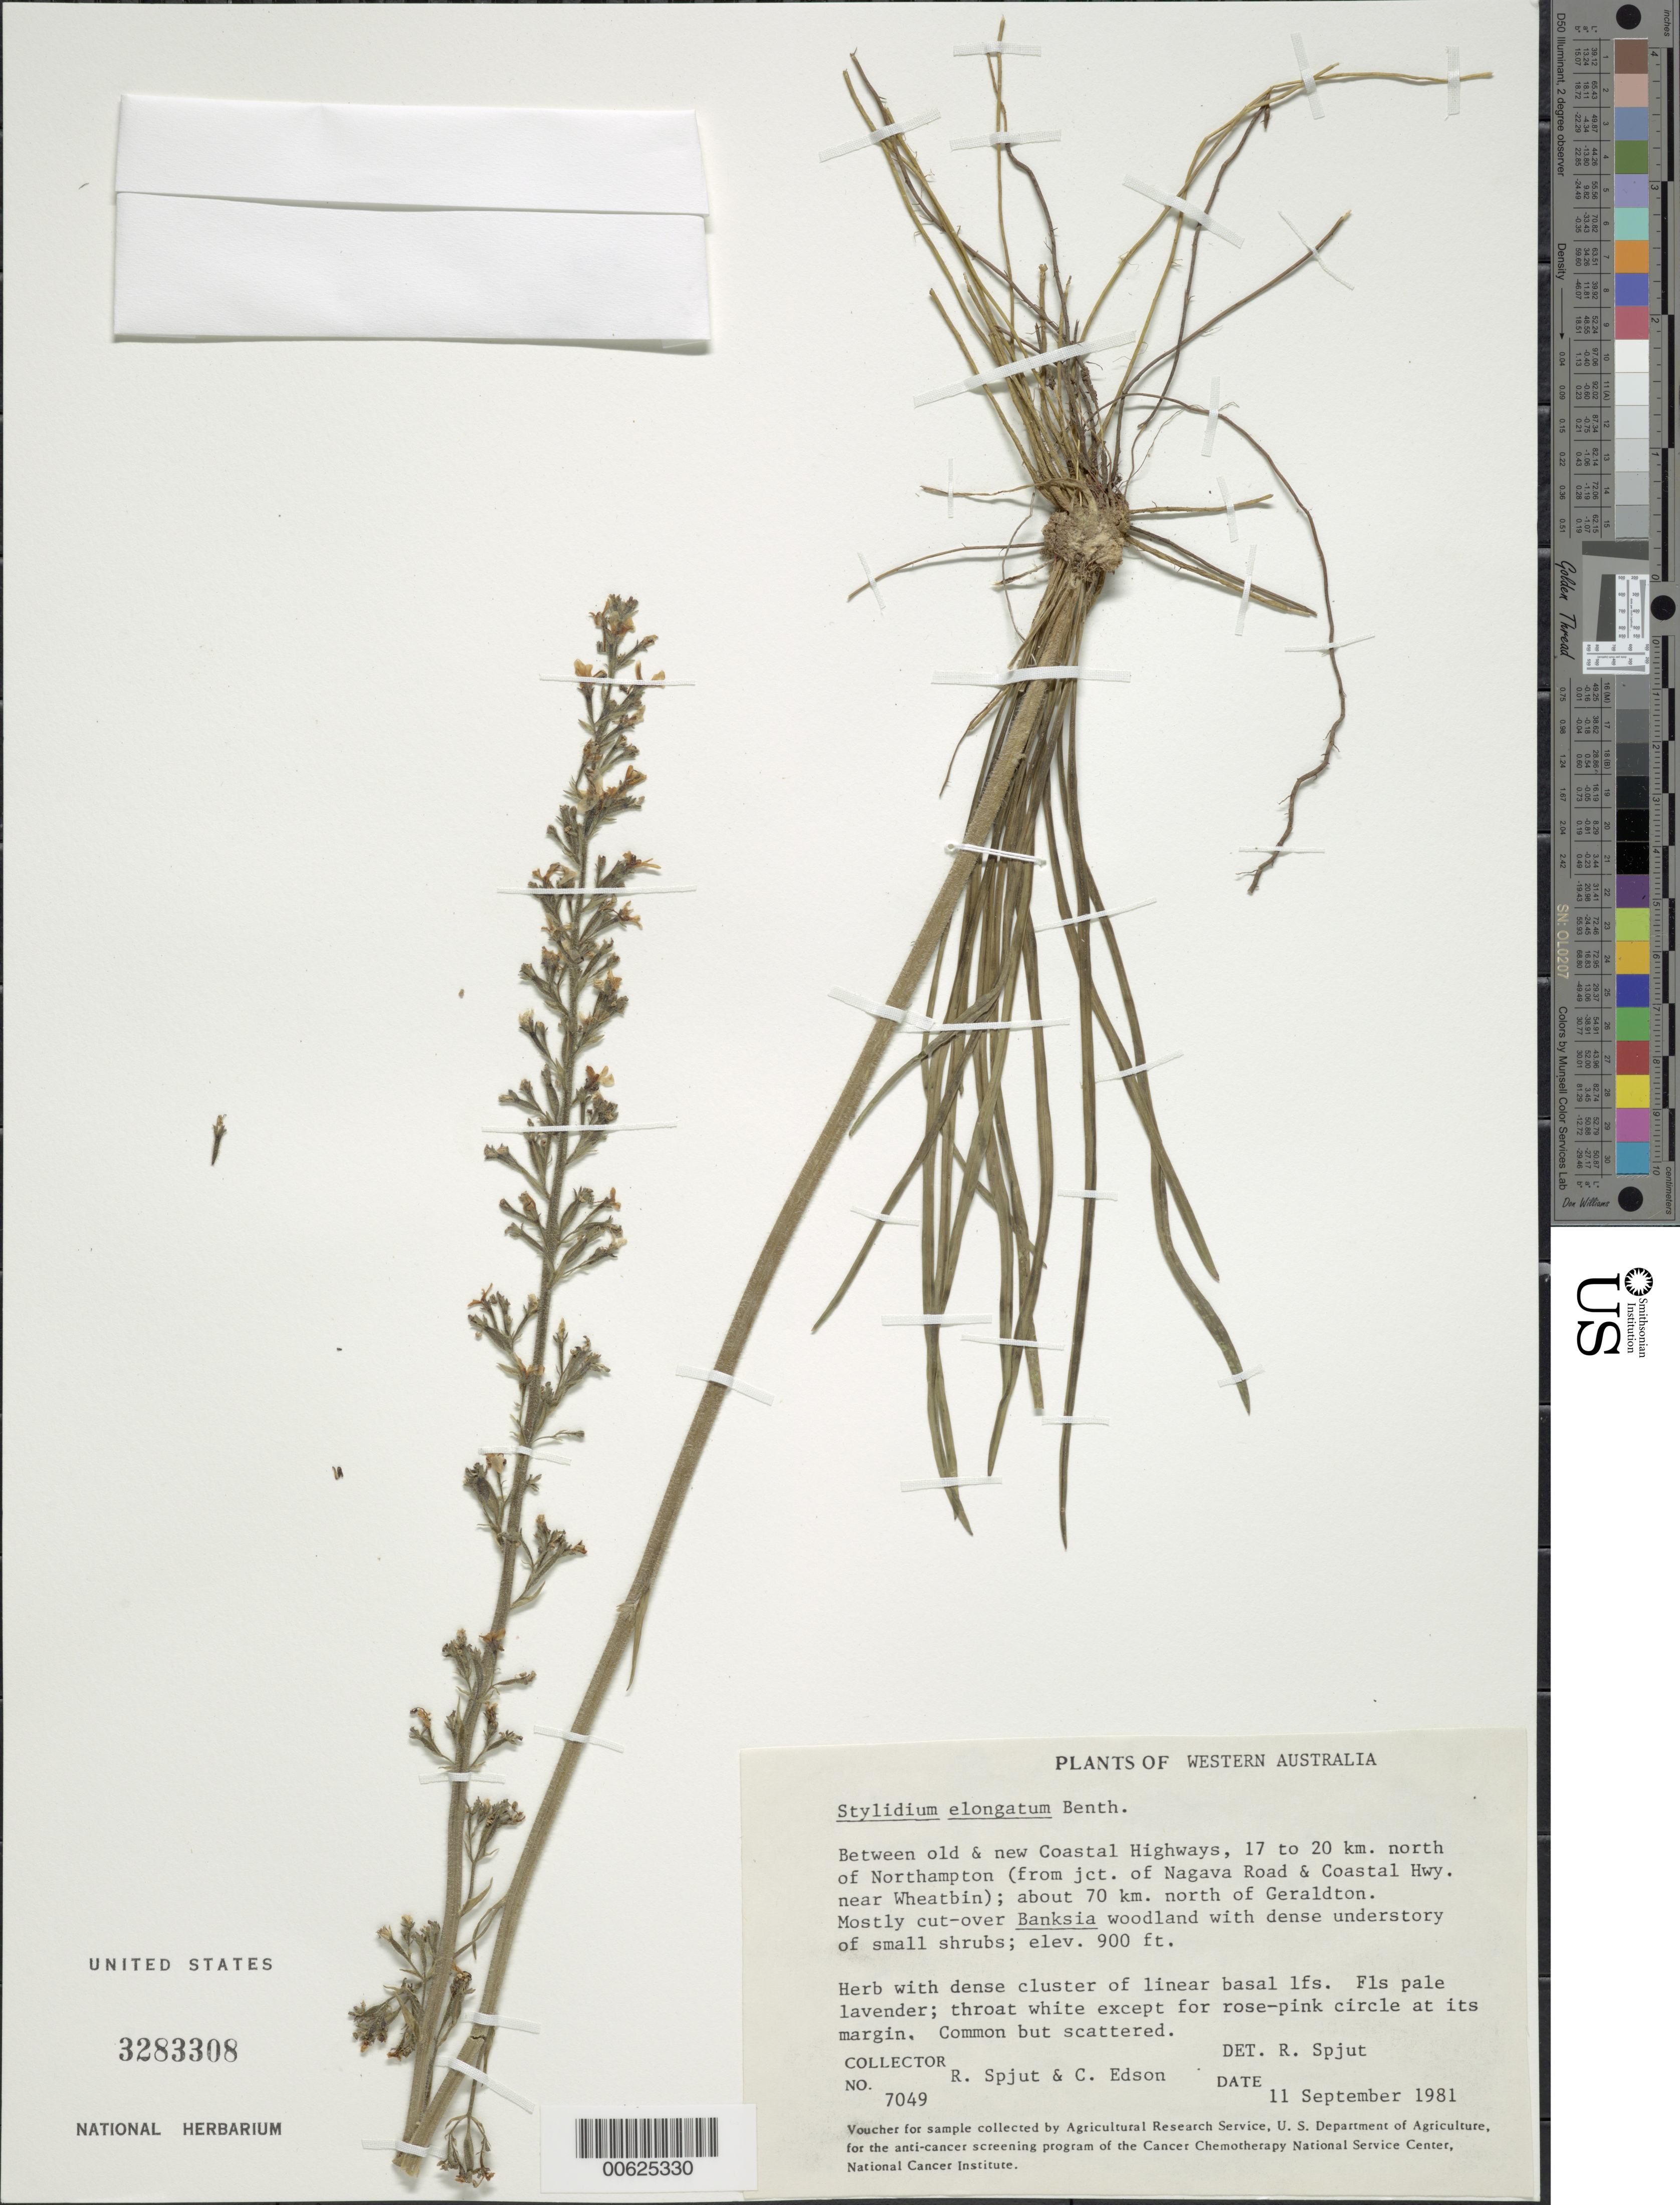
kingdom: Plantae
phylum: Tracheophyta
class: Magnoliopsida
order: Asterales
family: Stylidiaceae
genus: Stylidium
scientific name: Stylidium elongatum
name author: Benth.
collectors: R. Spjut & C. Edson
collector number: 7049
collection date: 1981-09-11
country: Australia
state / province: Western Australia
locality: Between old & new Coastal Highways, 17 to 20 km. north of Northampton (from jct. of Nagava Road & Coastal Hwy. near Wheatbin); about 70 km. north of Geraldton.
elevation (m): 274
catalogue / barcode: US 3283308